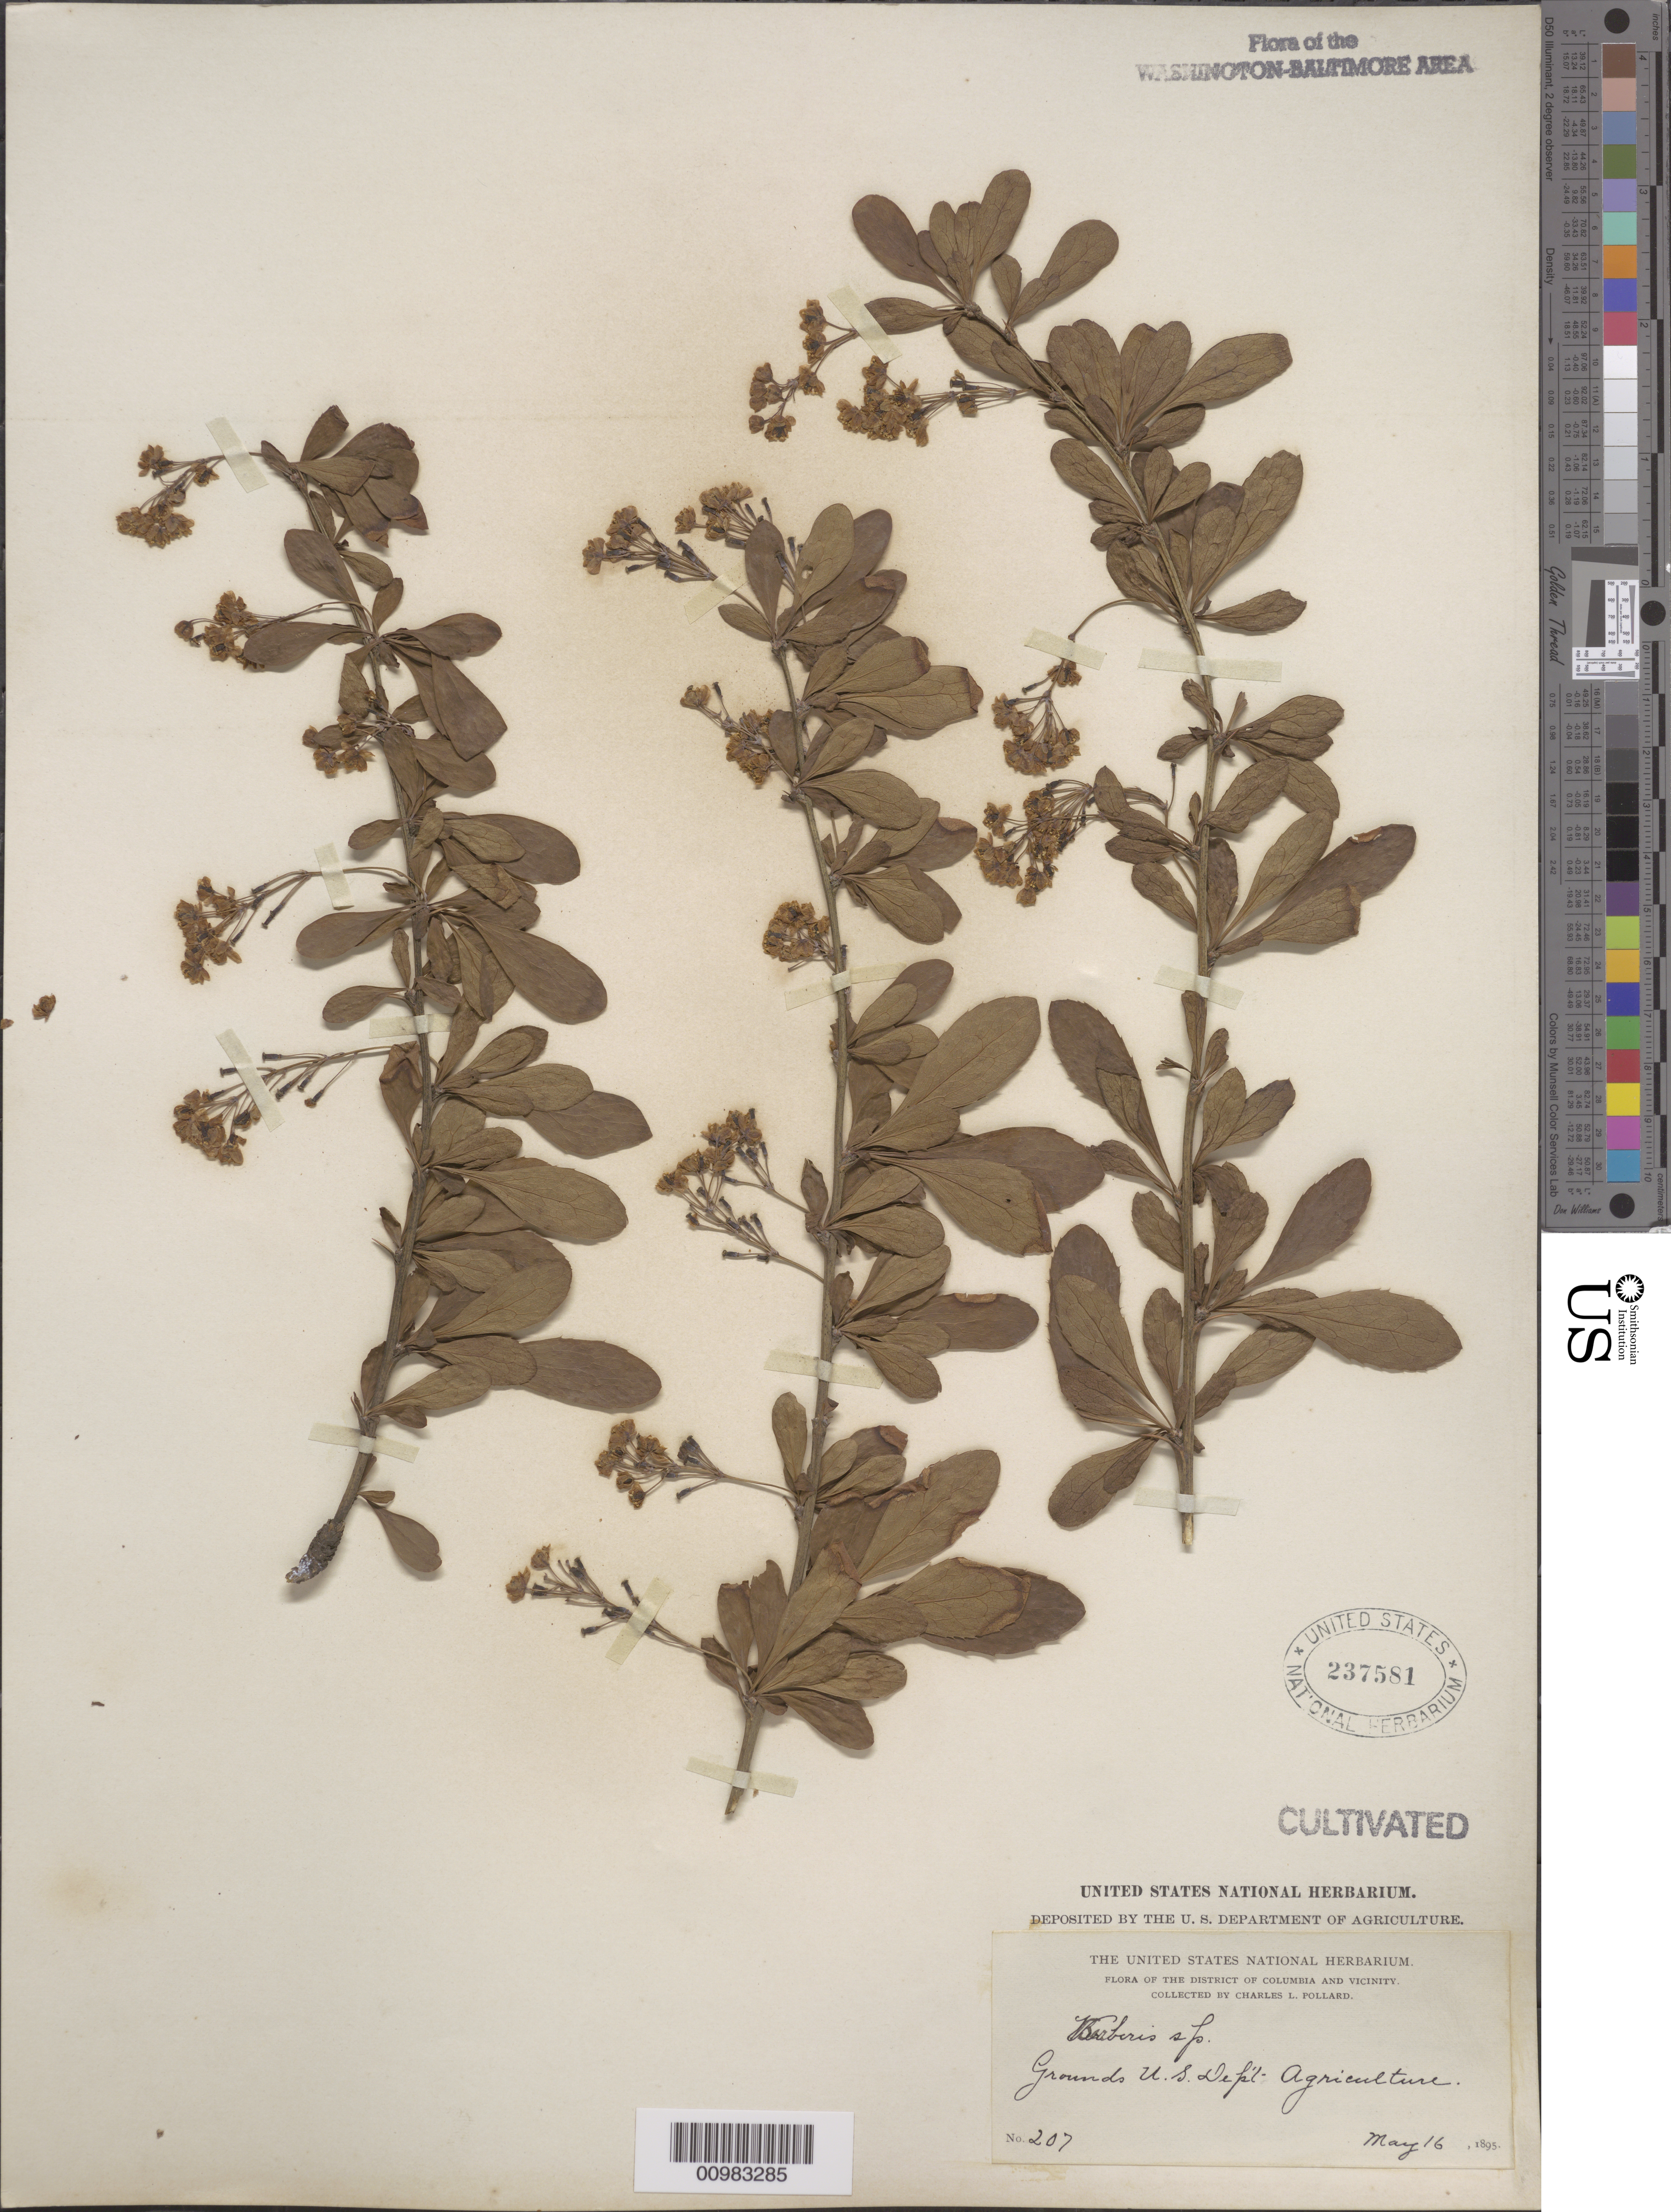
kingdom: Plantae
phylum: Tracheophyta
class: Magnoliopsida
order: Ranunculales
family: Berberidaceae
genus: Berberis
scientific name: Berberis sp.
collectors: C. L. Pollard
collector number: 207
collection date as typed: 16 May 1895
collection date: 1895-05-16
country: United States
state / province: District of Columbia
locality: Department of Agriculture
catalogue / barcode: US 237581